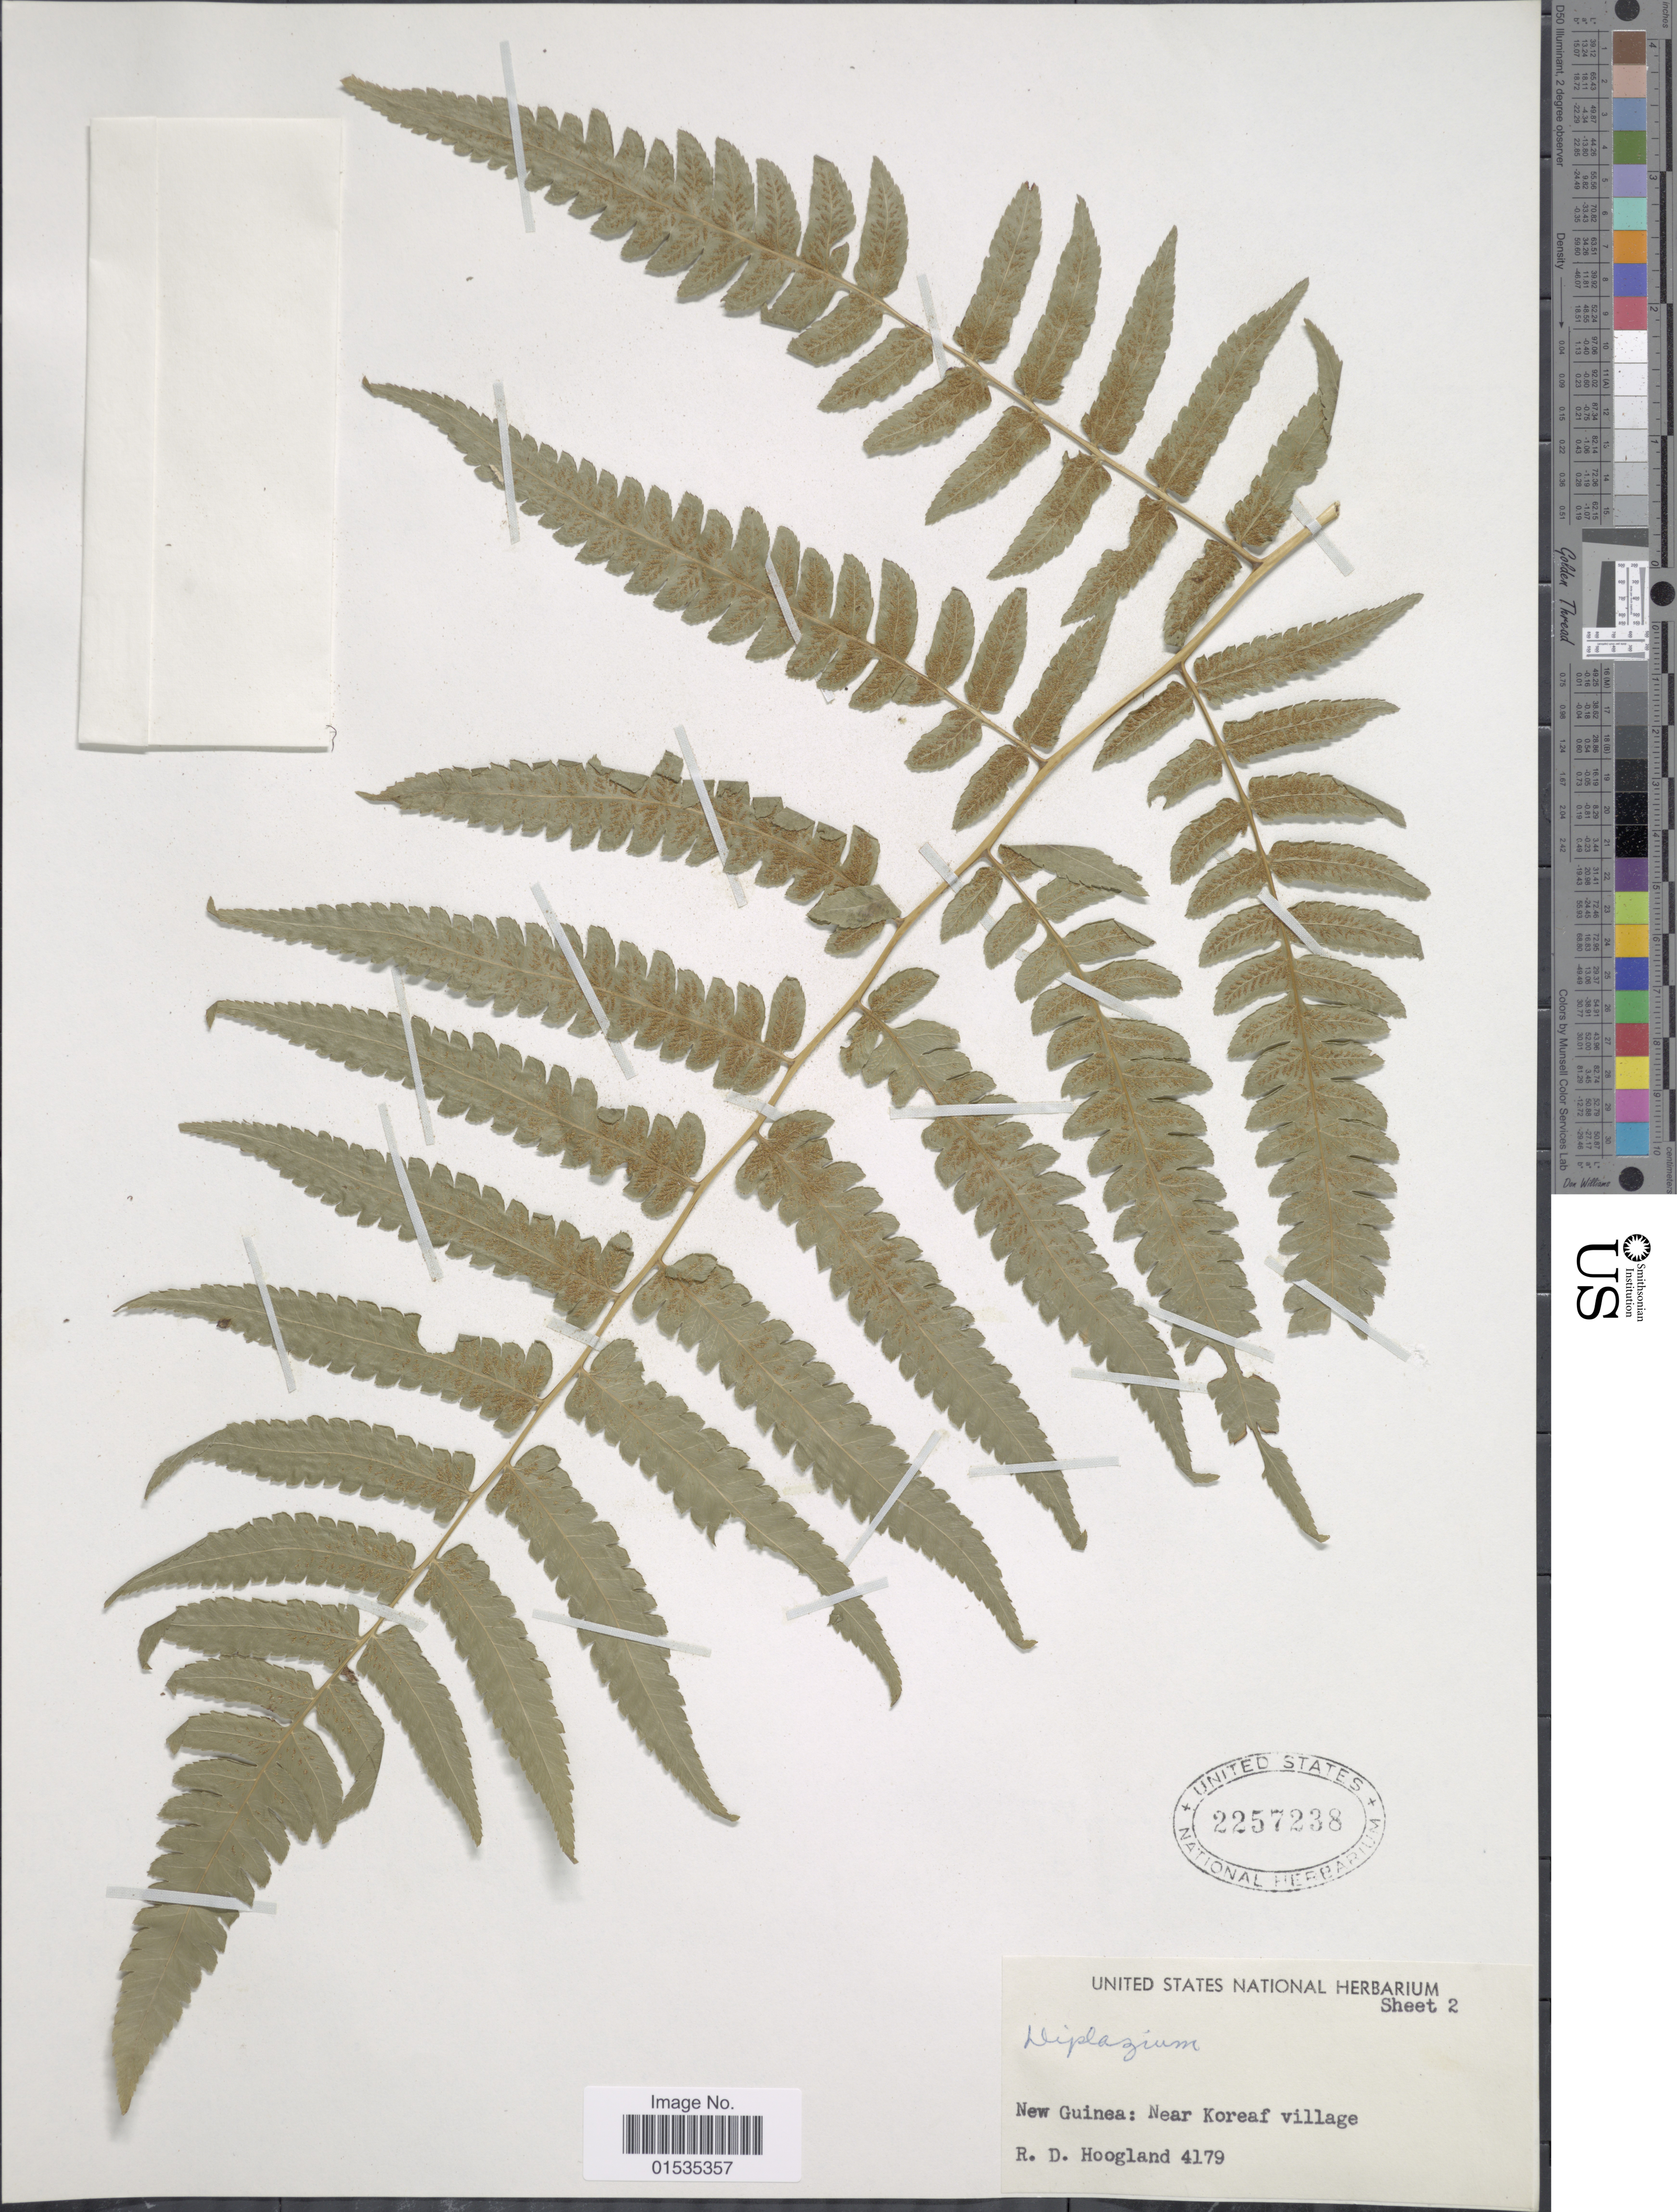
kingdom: Plantae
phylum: Tracheophyta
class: Polypodiopsida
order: Polypodiales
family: Athyriaceae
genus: Diplazium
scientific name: Diplazium sp.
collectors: R. D. Hoogland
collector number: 4179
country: Papua New Guinea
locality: New Guinea: Near Koreaf Village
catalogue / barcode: US 257238